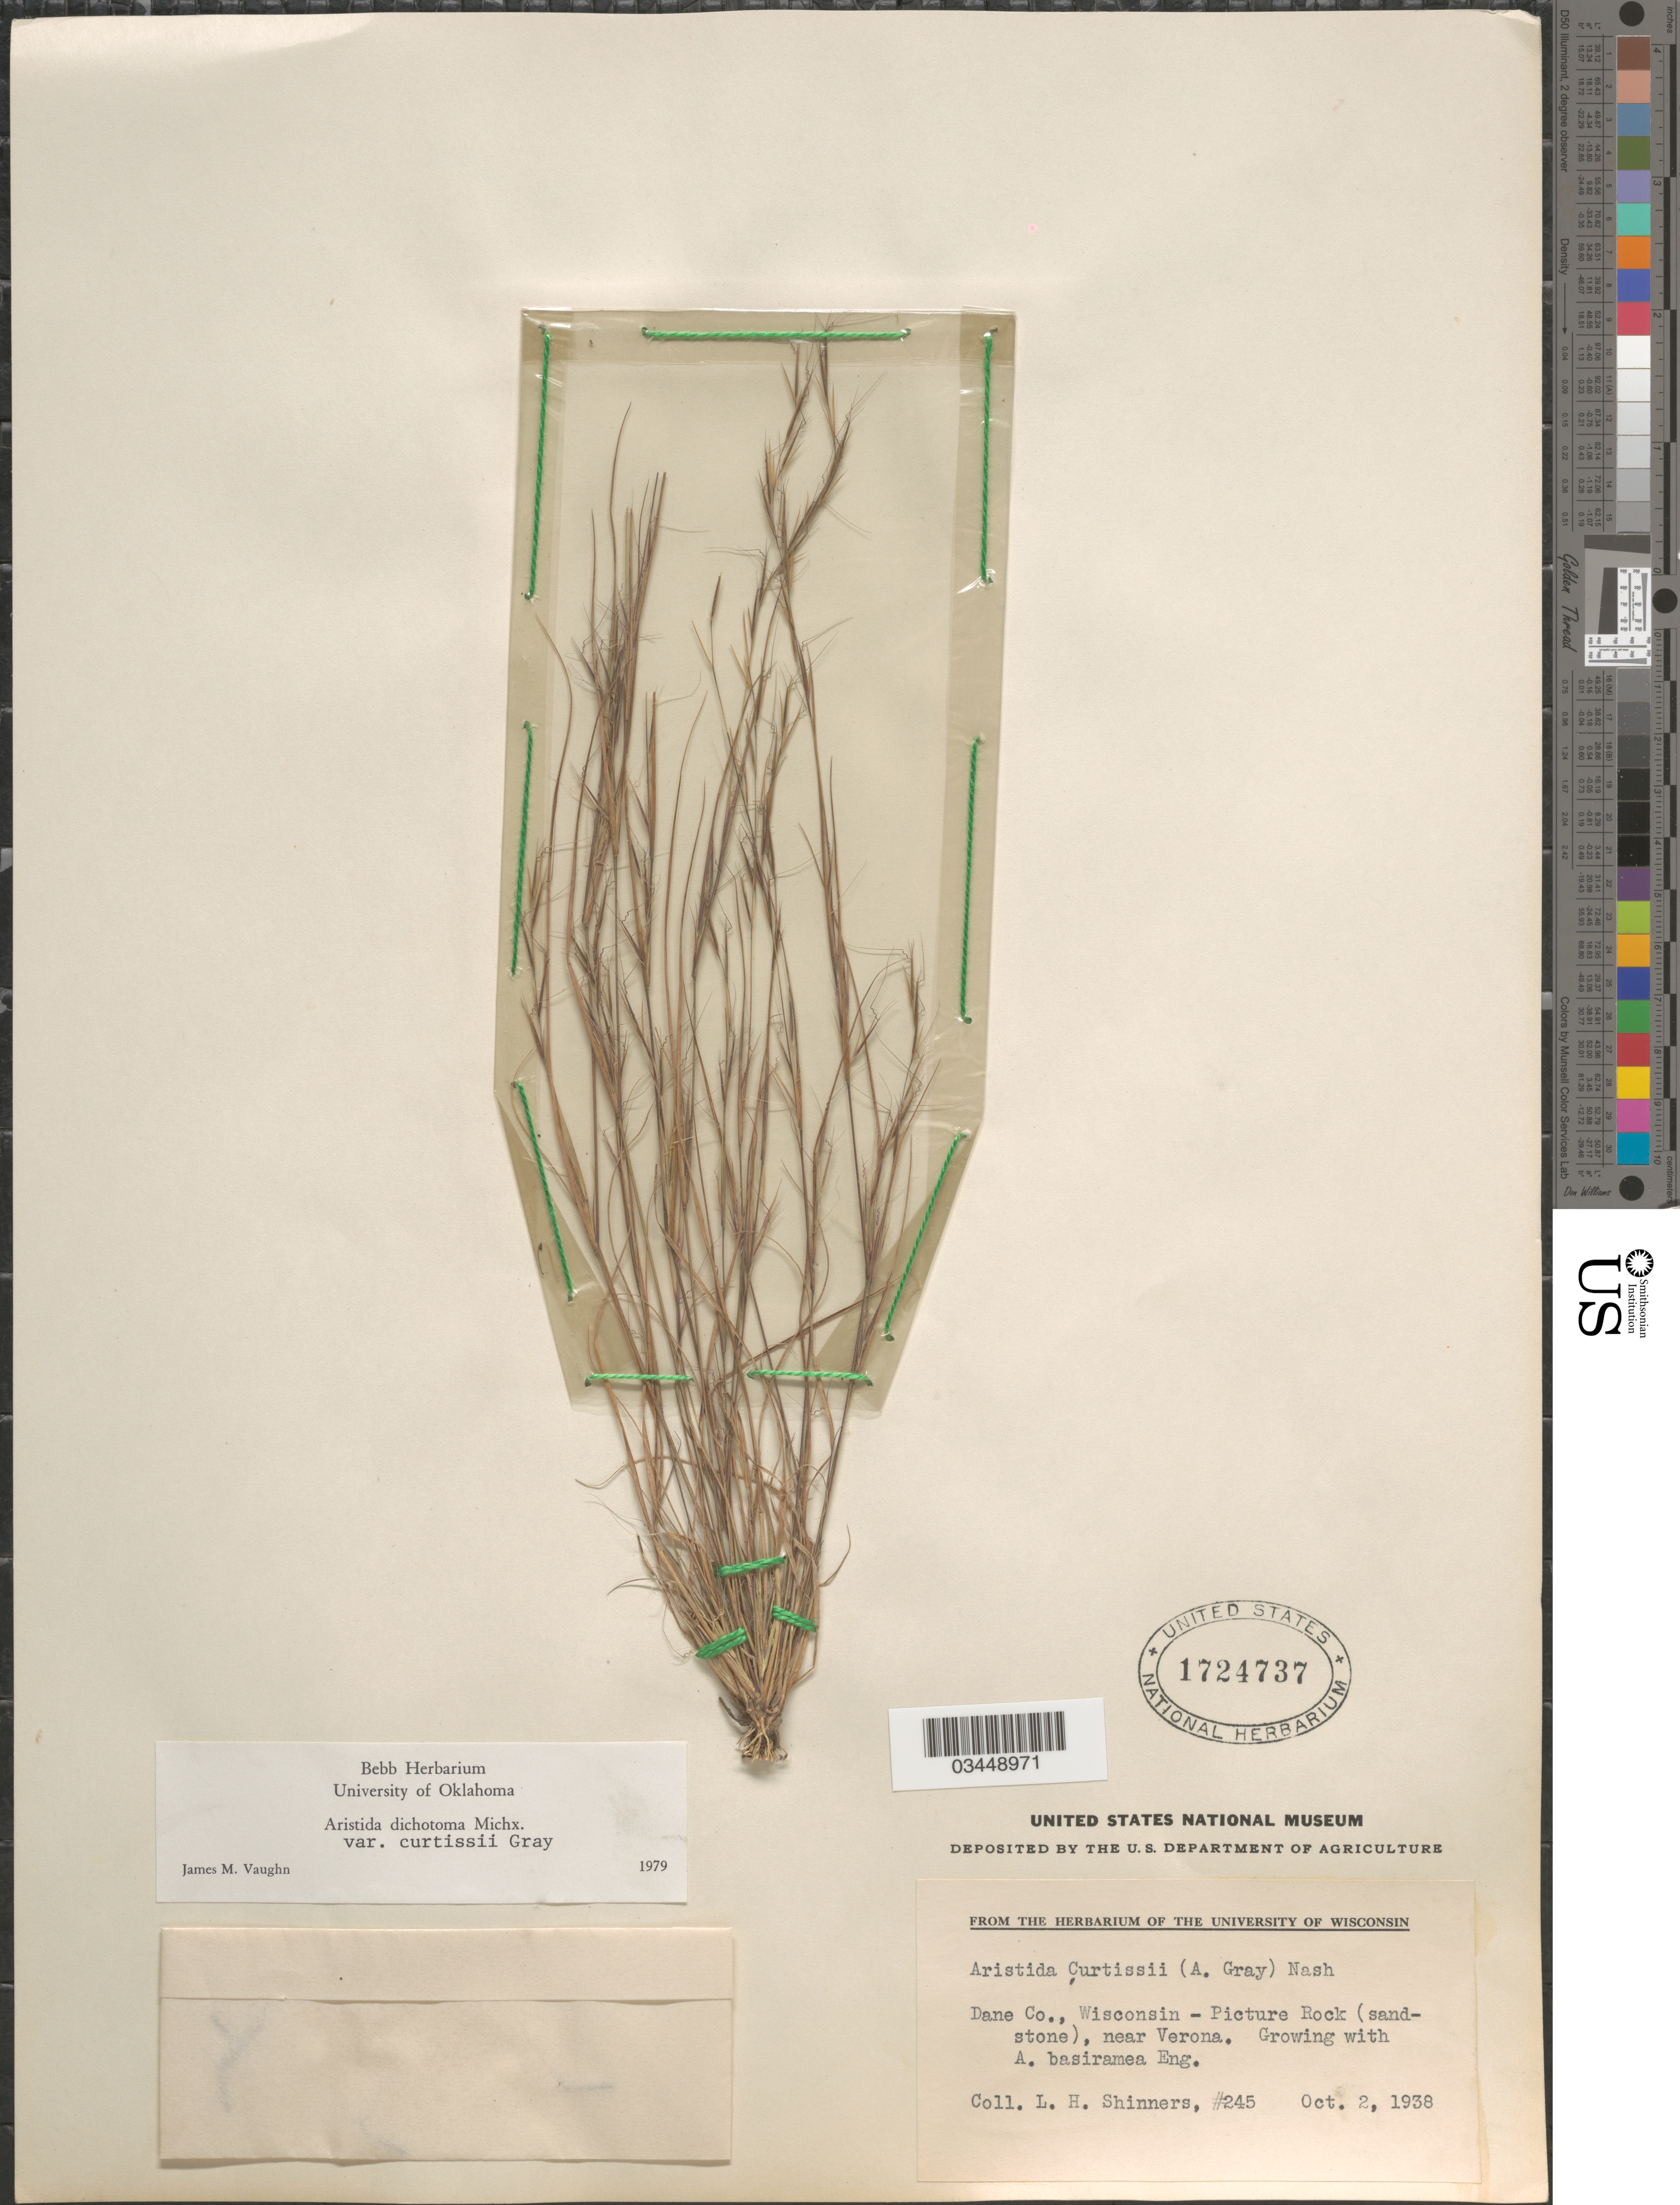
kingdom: Plantae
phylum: Tracheophyta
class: Liliopsida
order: Poales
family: Poaceae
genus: Aristida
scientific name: Aristida dichotoma var. curtisii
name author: A. Gray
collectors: L. H. Shinners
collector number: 245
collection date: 1938-10-02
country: United States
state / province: Wisconsin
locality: Dane Co. - Picture Rock (sandstone), near Verona.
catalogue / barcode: US 1724737